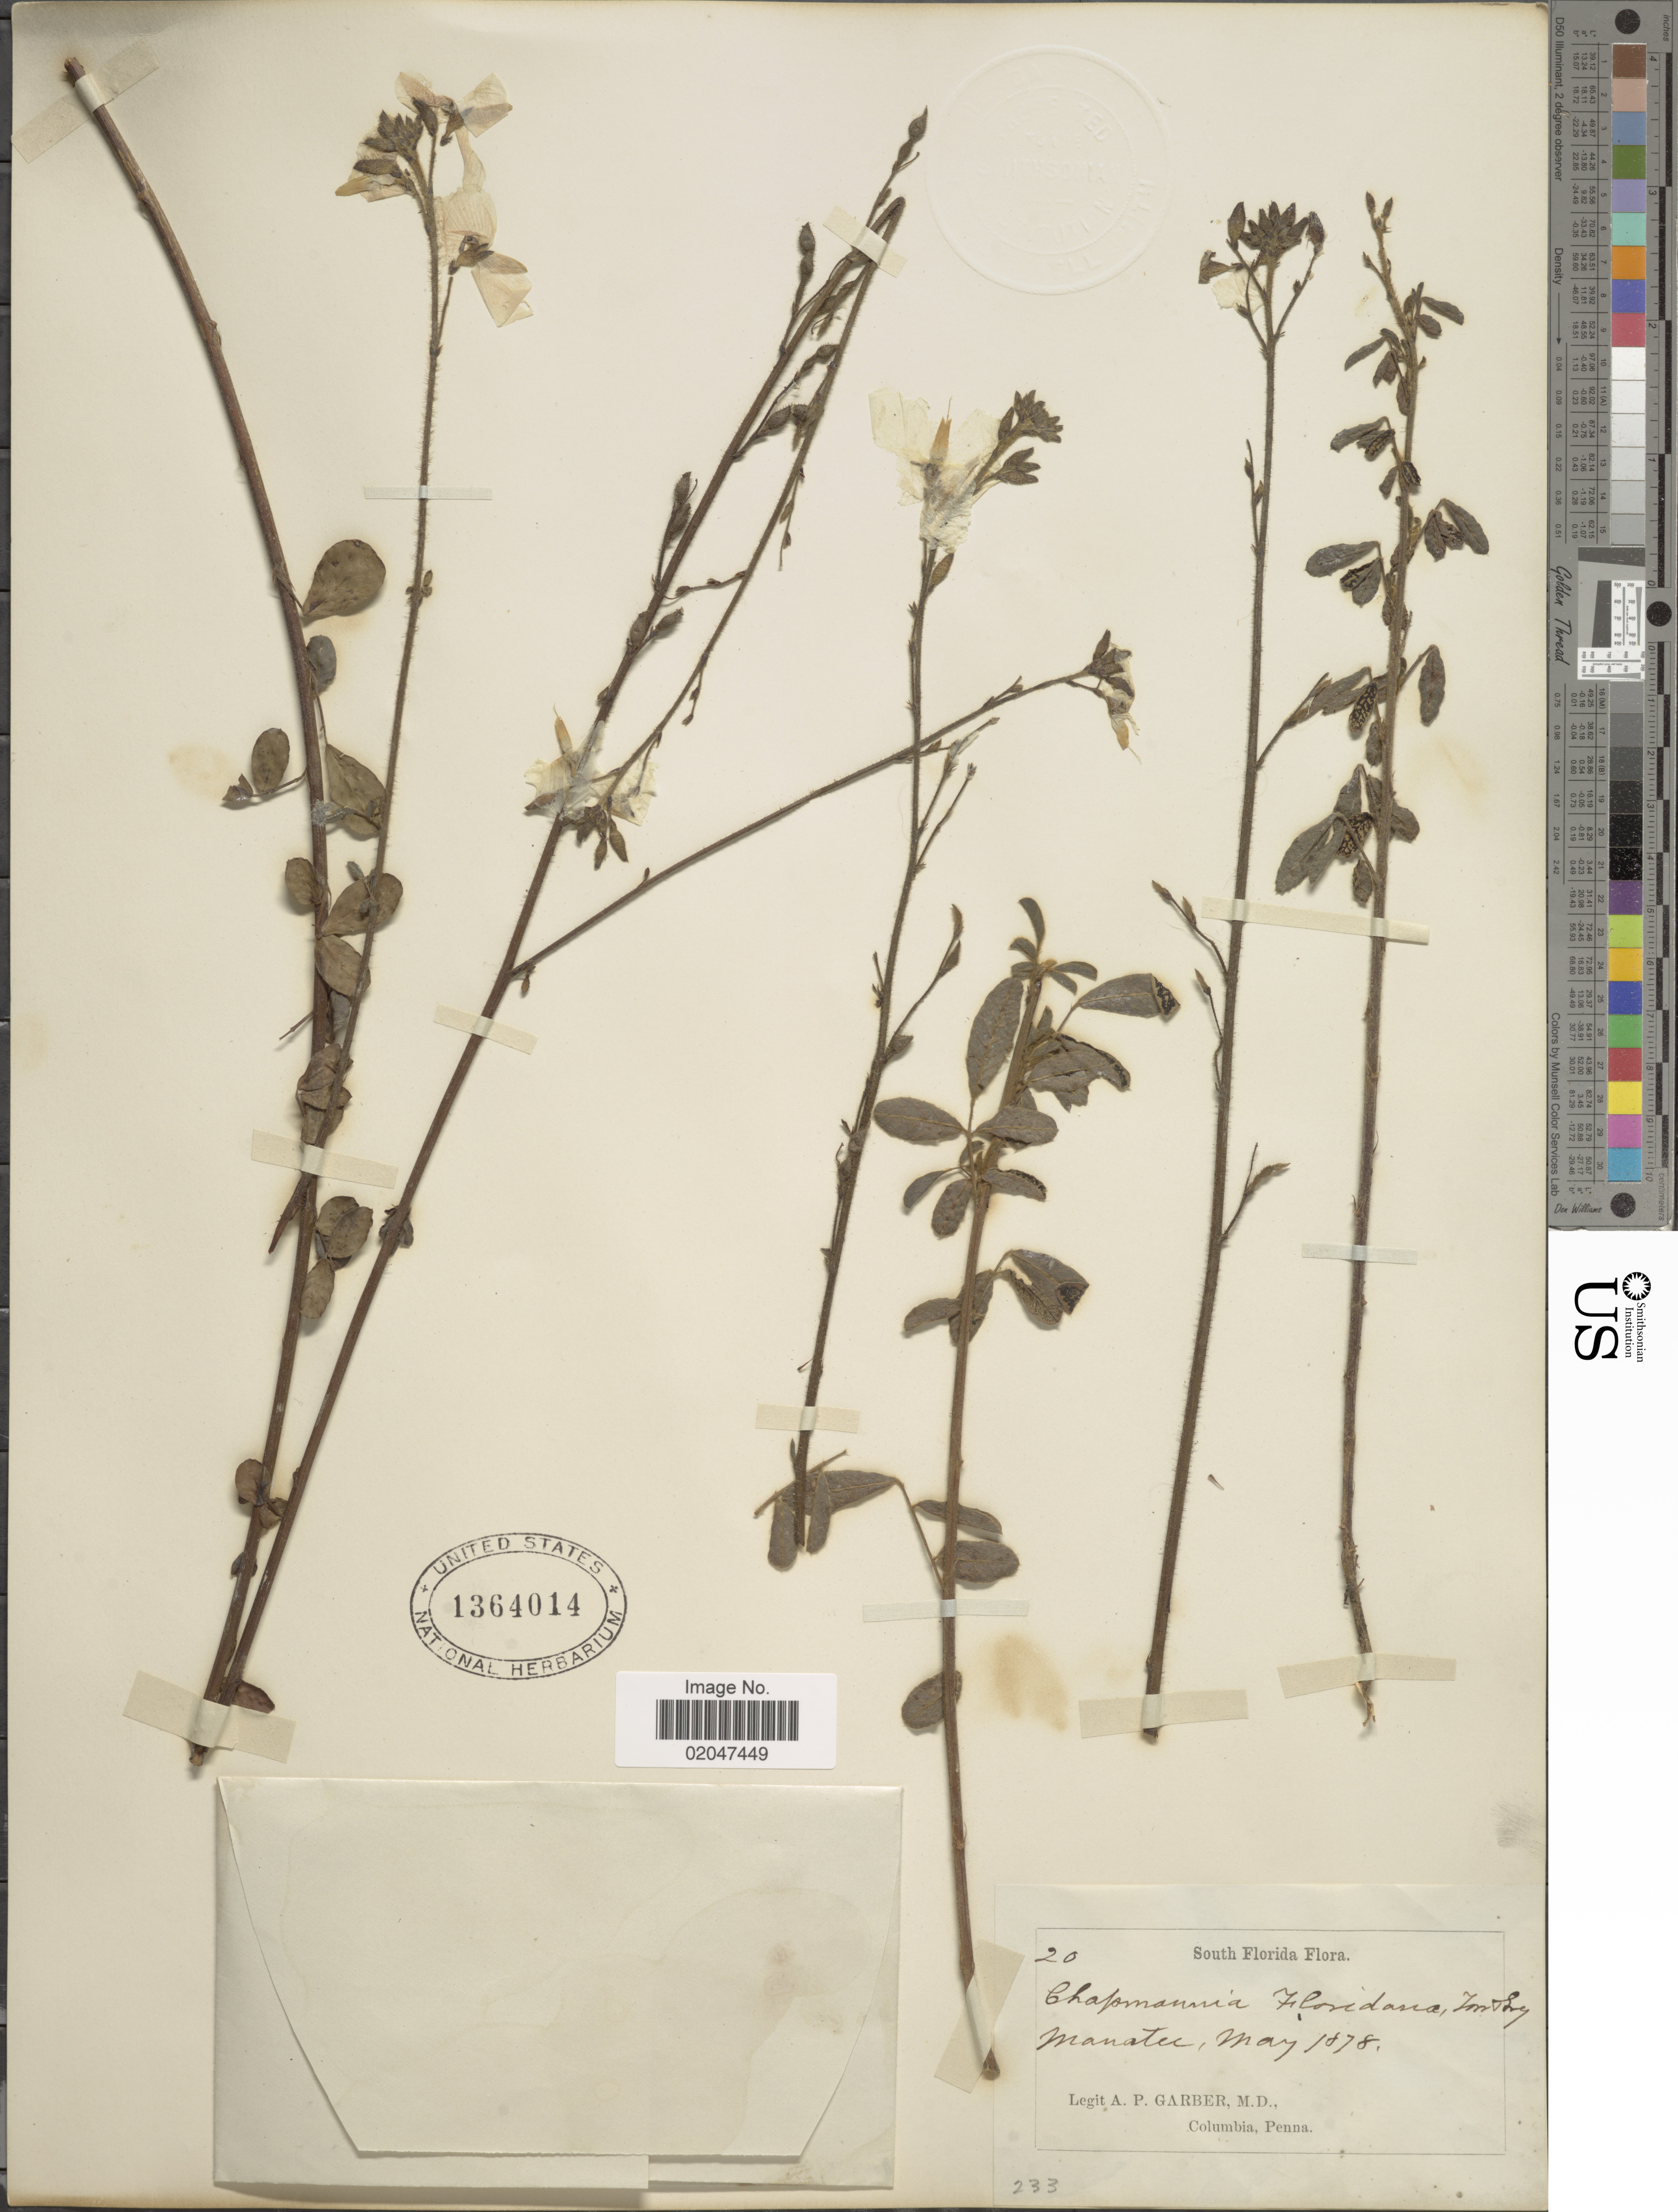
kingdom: Plantae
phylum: Tracheophyta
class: Magnoliopsida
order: Fabales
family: Fabaceae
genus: Chapmannia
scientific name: Chapmannia floridana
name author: Torr. & A. Gray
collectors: A. P. Garber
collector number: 20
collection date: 1878-05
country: United States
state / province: Florida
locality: South Florida. Manatee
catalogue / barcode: US 1364014